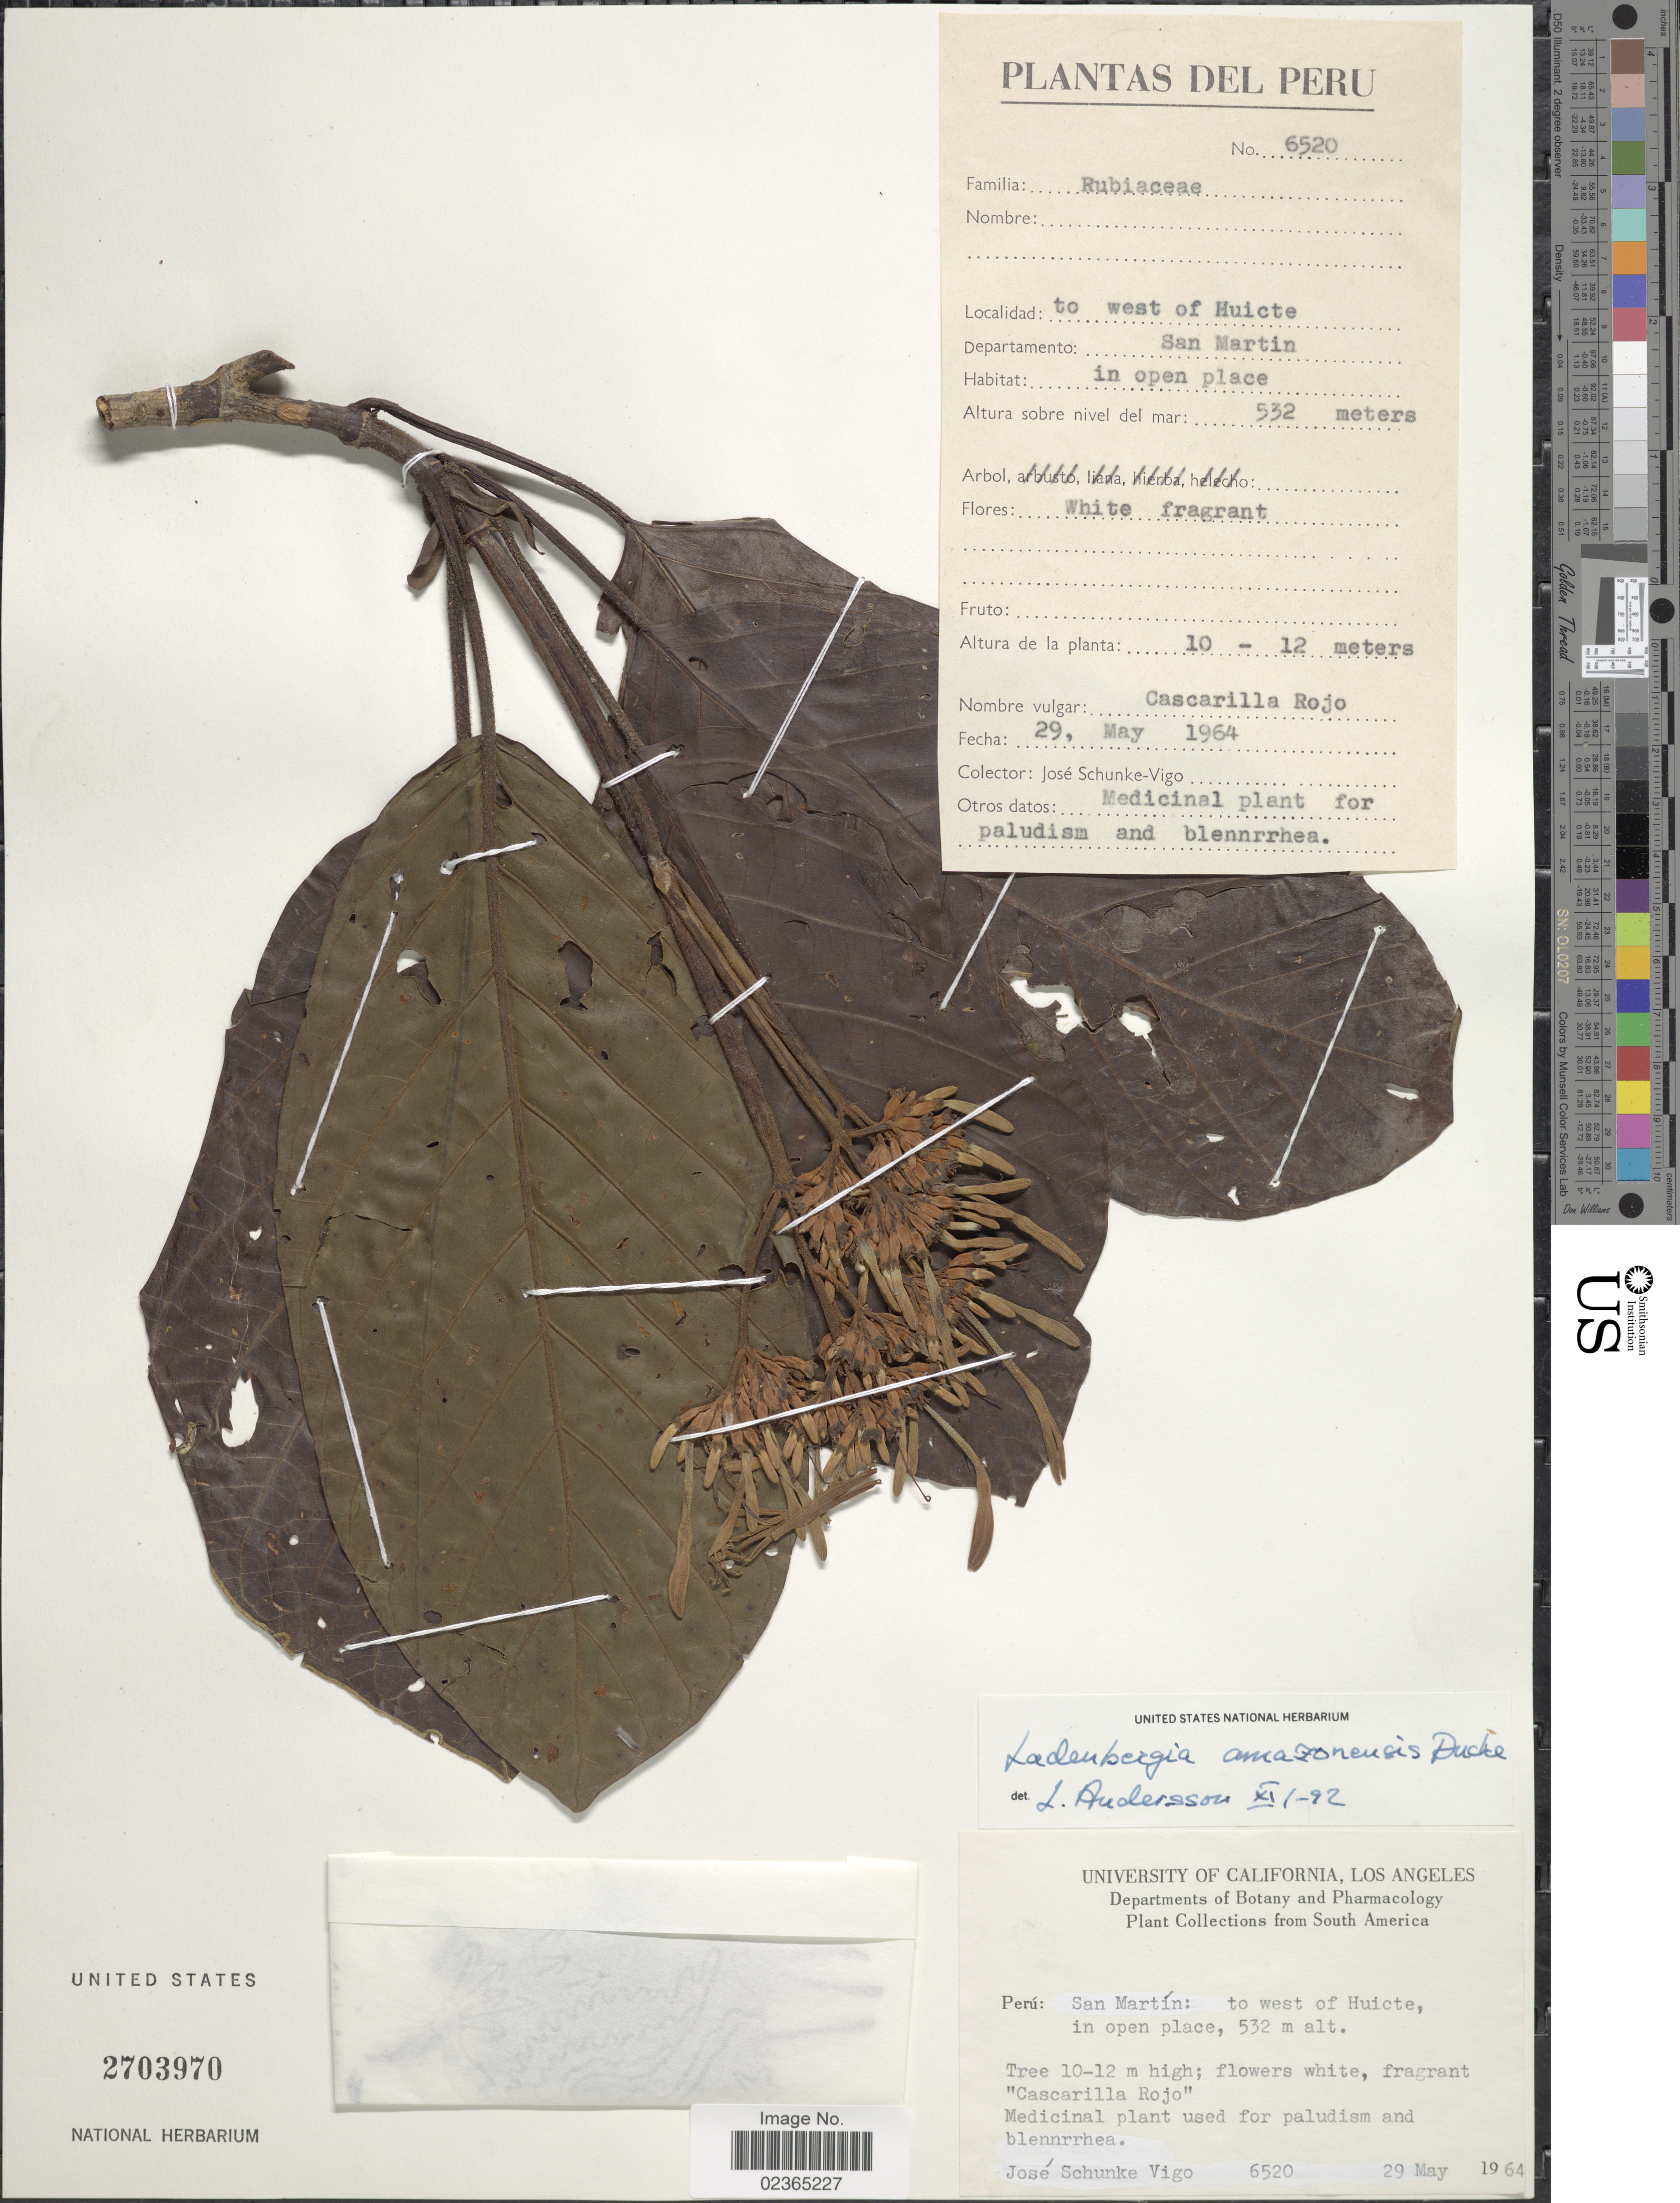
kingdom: Plantae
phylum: Tracheophyta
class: Magnoliopsida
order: Gentianales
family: Rubiaceae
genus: Ladenbergia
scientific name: Ladenbergia amazonensis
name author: Ducke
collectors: J. Schunke Vigo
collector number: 6520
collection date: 1964-05-29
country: Peru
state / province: San Martín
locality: San Martin: to west of Huicte, in open place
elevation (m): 532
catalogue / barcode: US 2703970